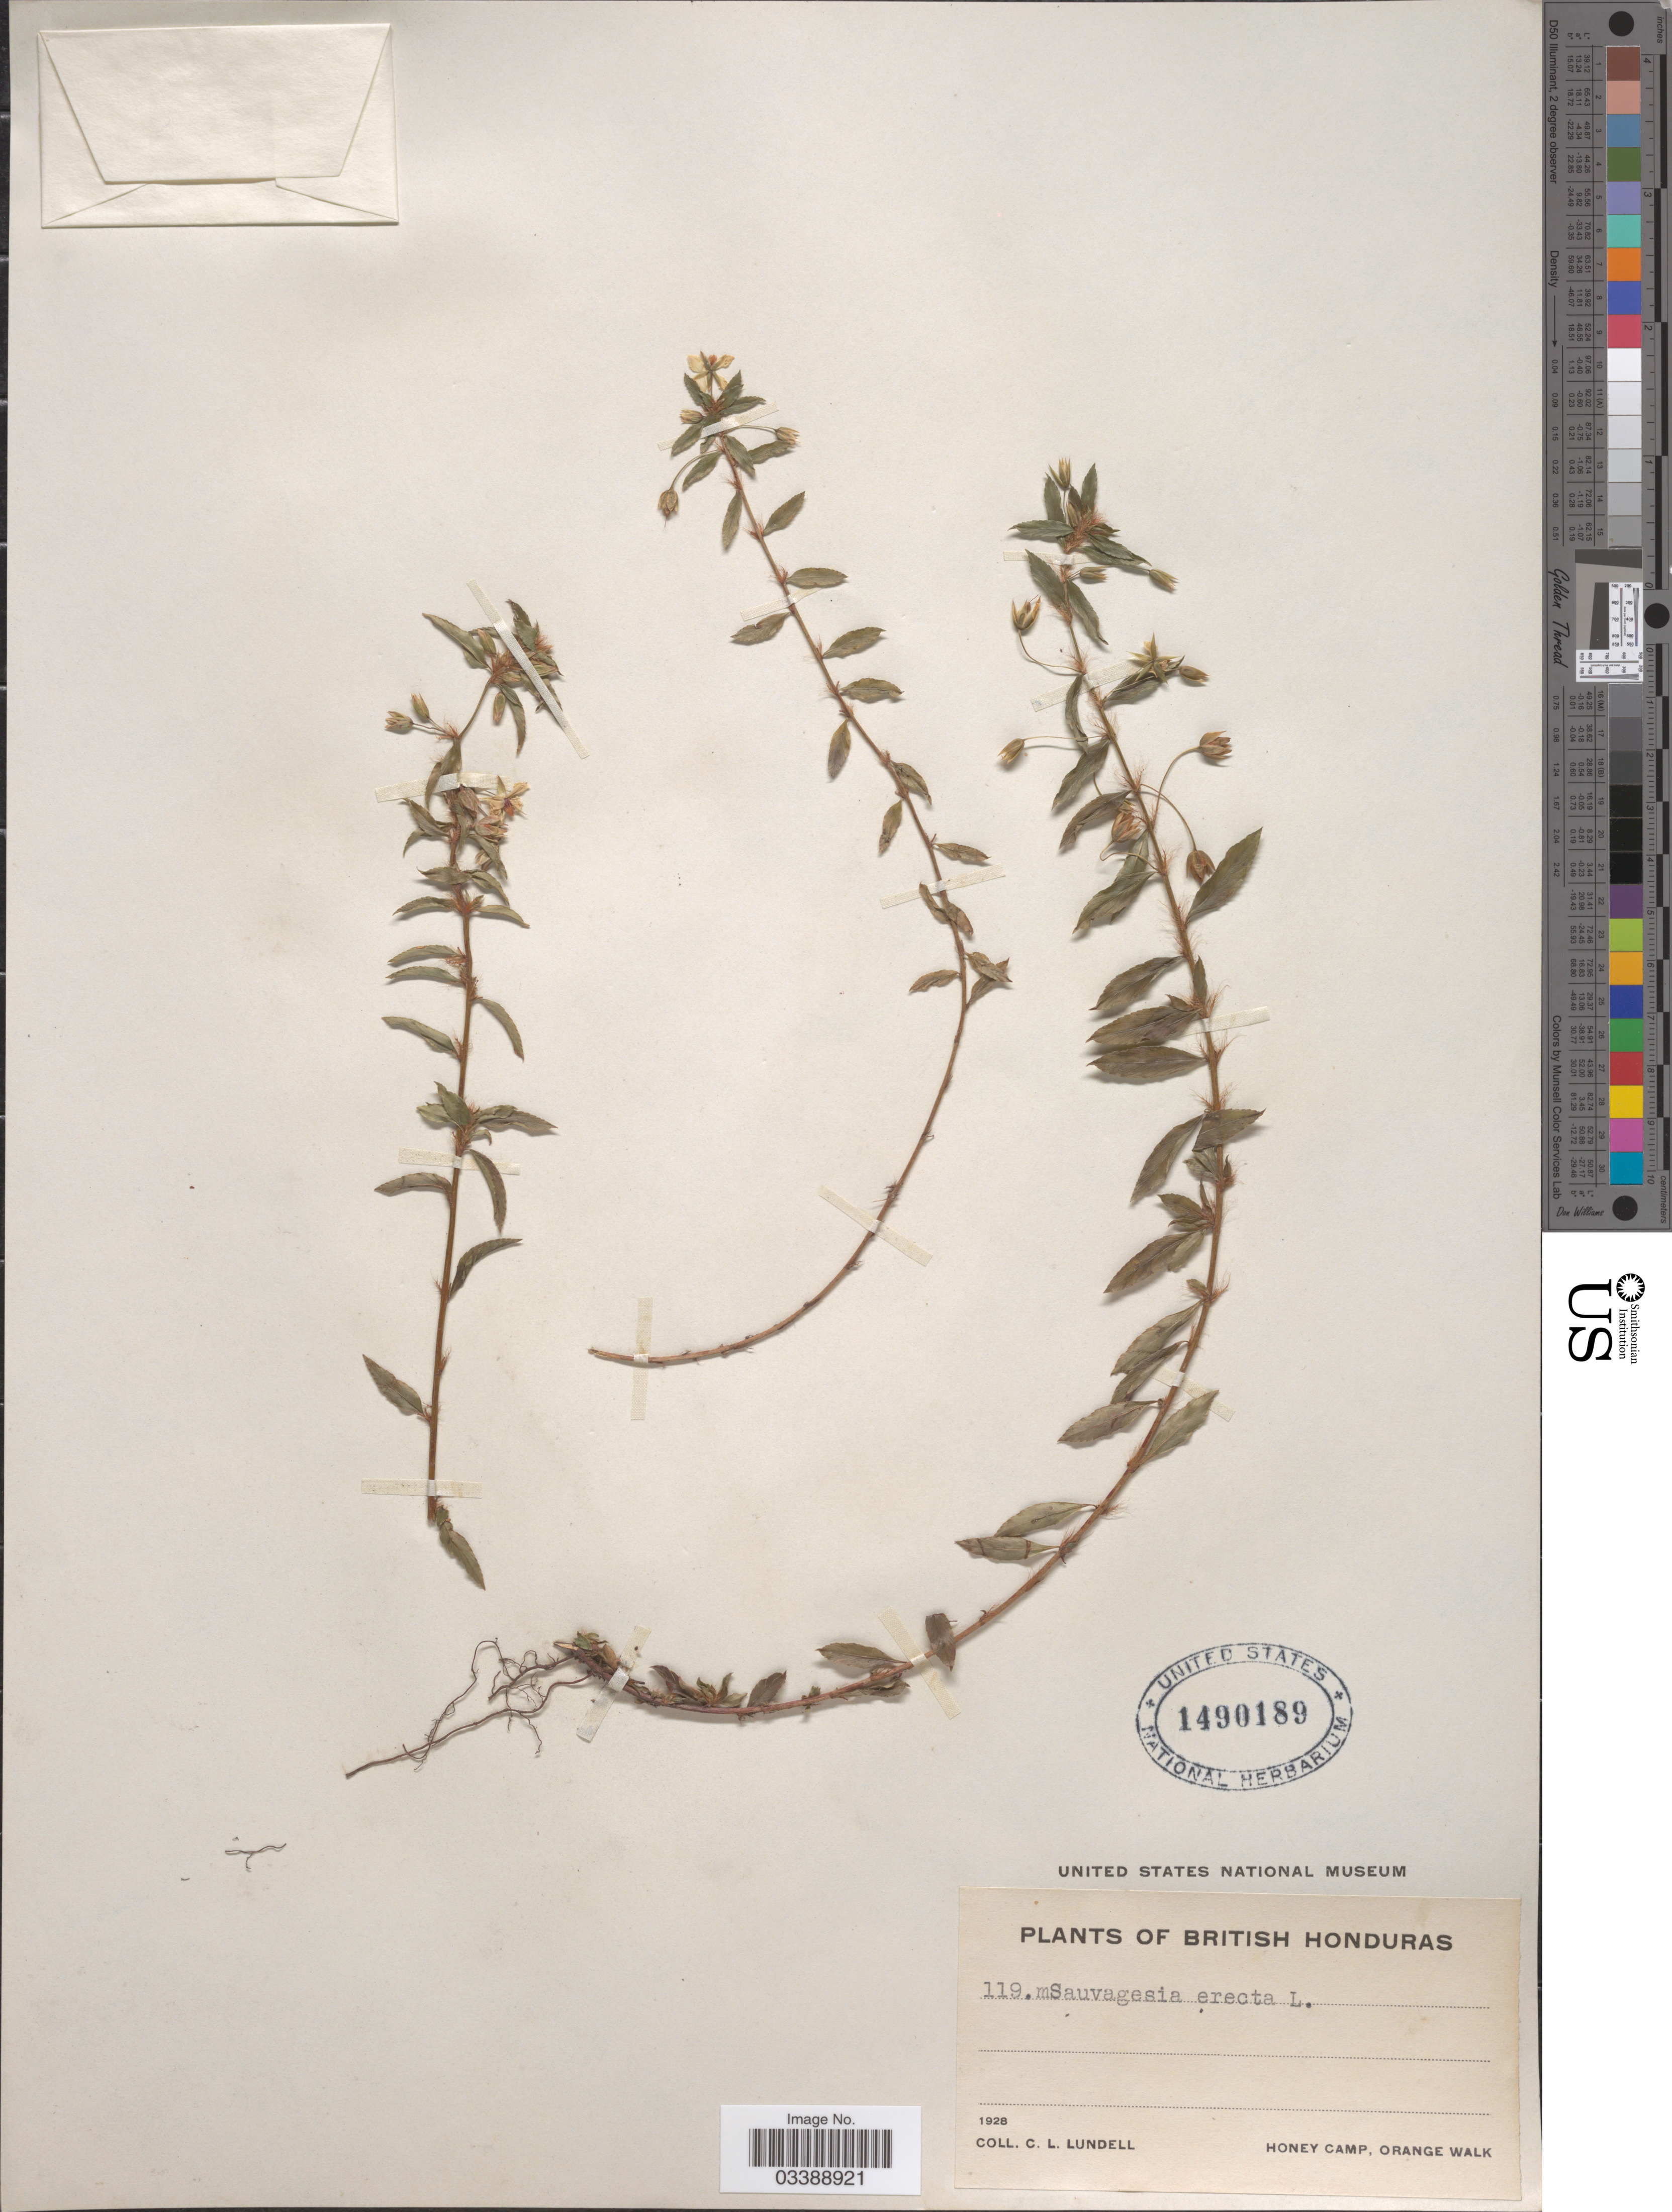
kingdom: Plantae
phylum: Tracheophyta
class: Magnoliopsida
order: Malpighiales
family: Ochnaceae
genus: Sauvagesia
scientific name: Sauvagesia erecta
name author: L.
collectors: C. L. Lundell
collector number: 119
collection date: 1928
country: Belize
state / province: Orange Walk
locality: British Honduras. Honey Camp.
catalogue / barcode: US 1490189